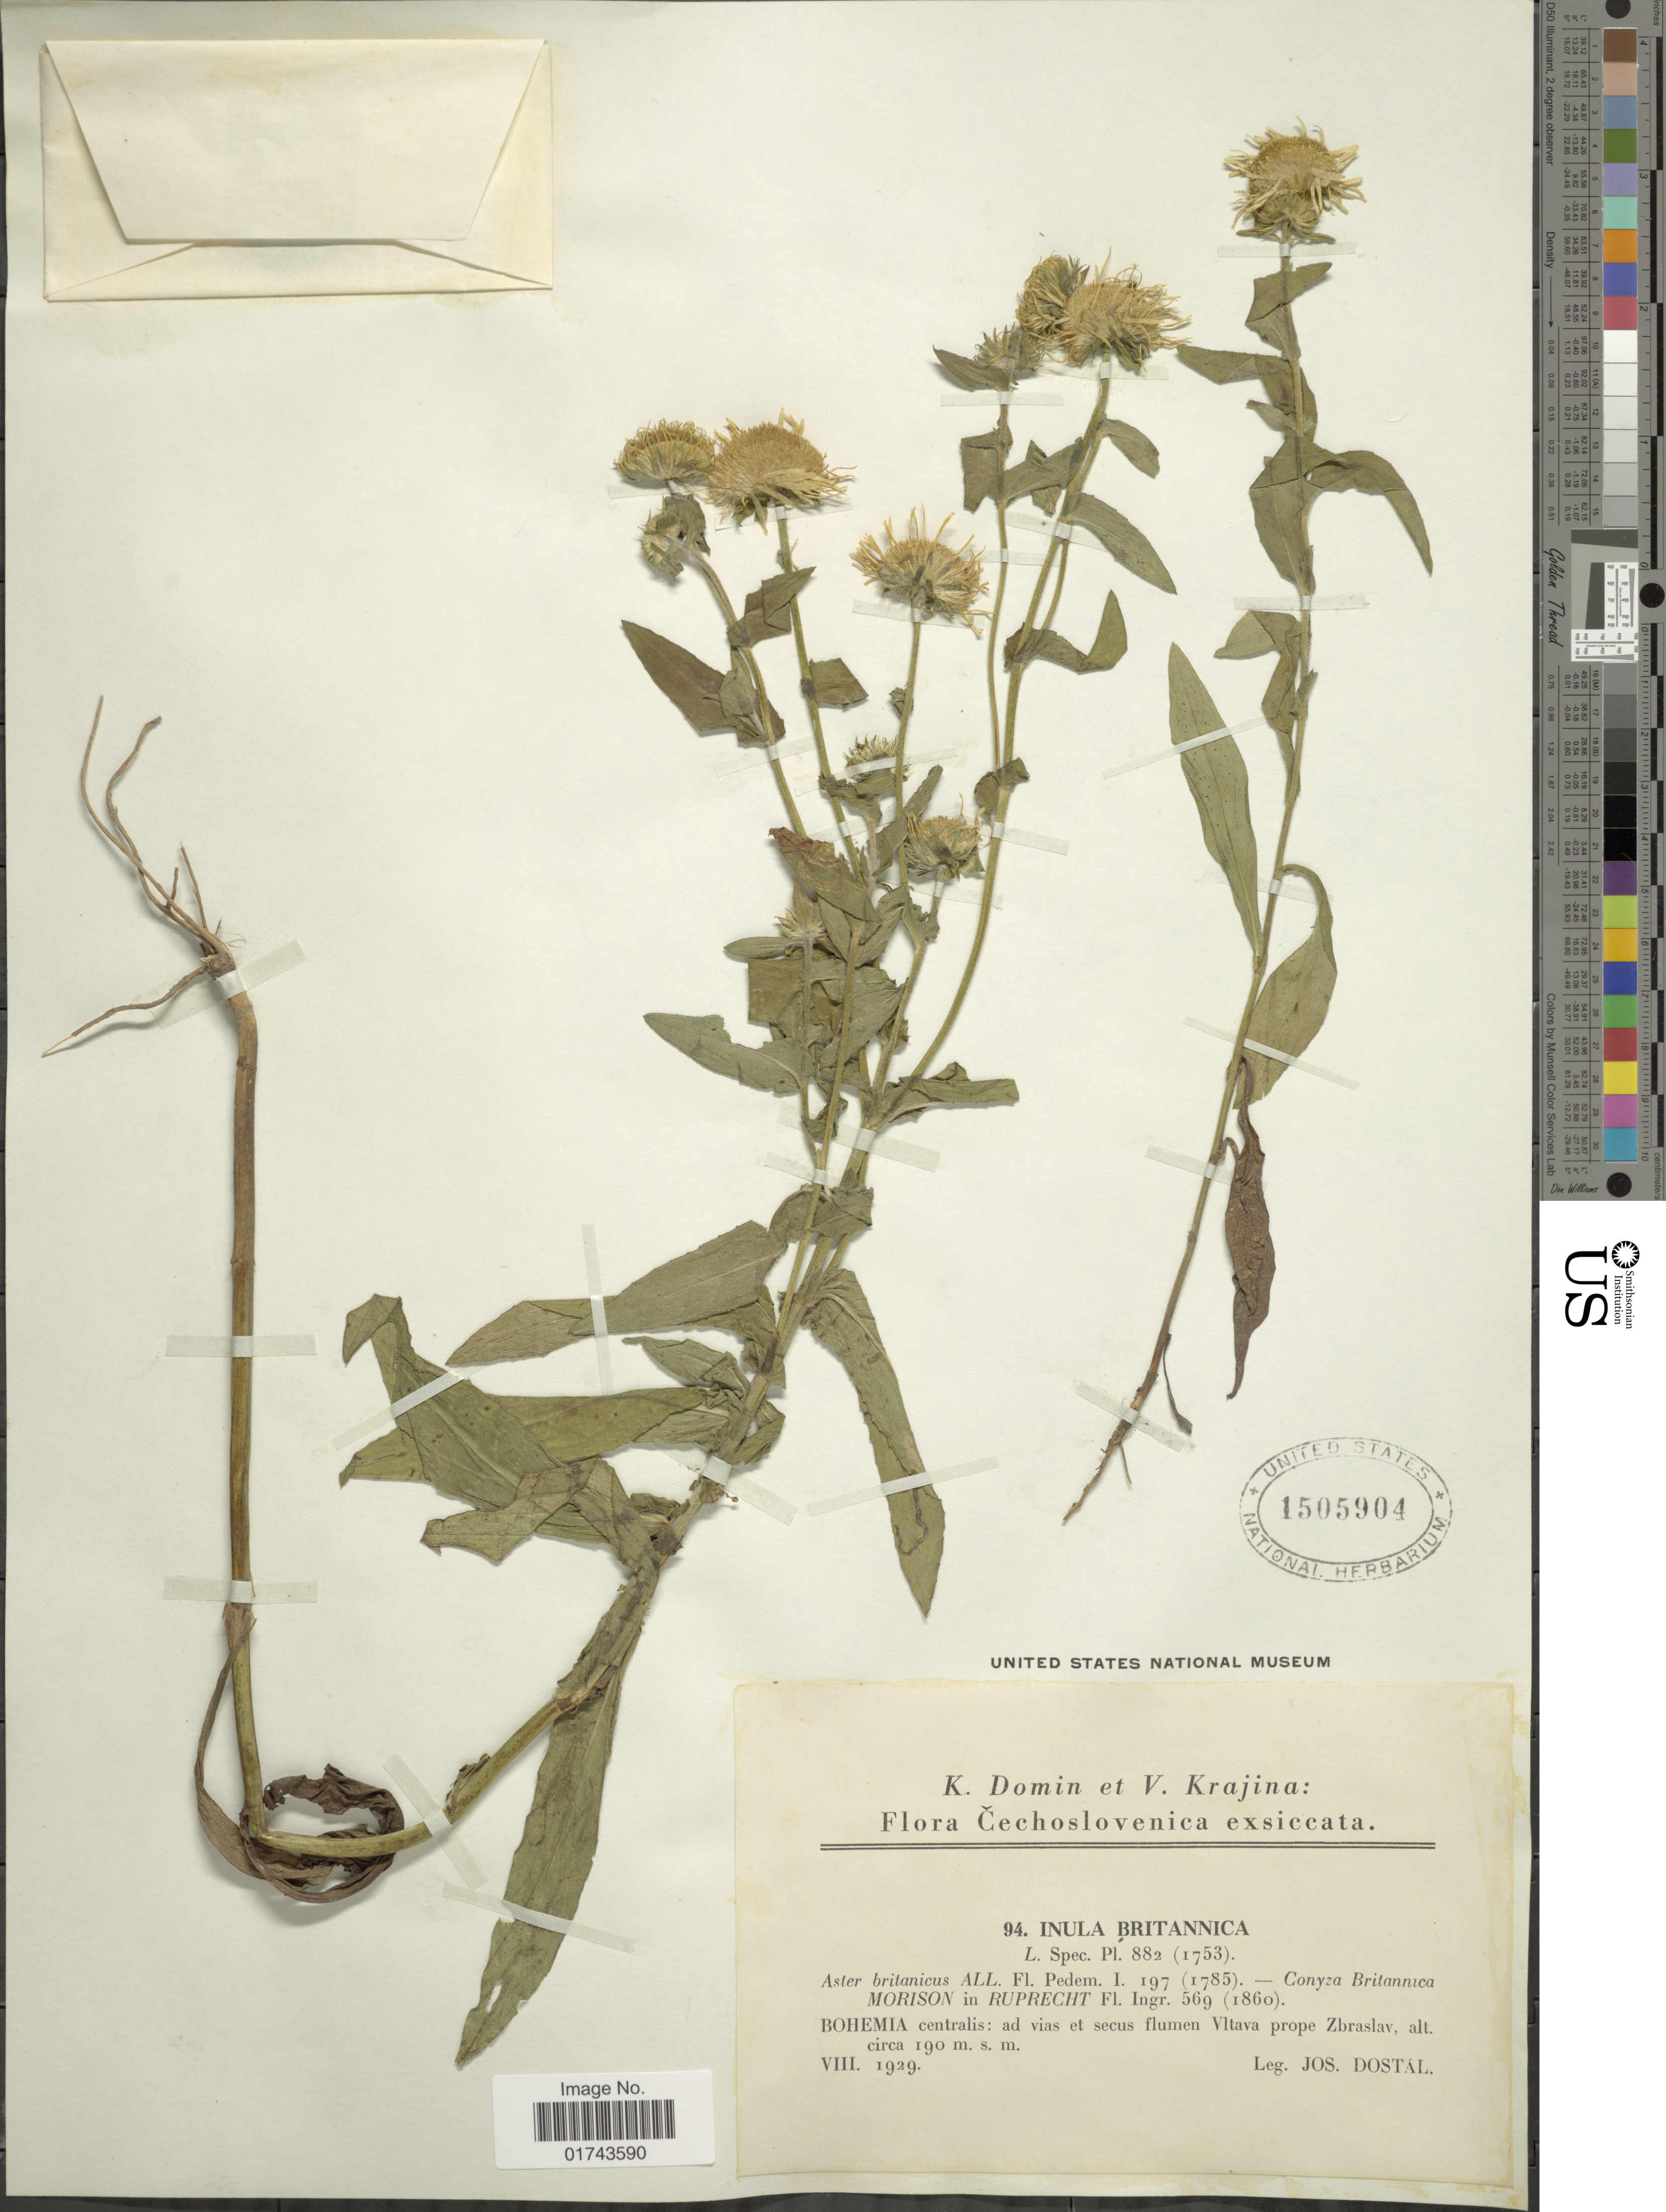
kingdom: Plantae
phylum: Tracheophyta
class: Magnoliopsida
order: Asterales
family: Asteraceae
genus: Inula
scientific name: Inula britannica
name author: L.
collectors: J. Dostál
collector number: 94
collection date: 1929-08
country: Czechia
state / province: Prague, Capital District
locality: Bohemia centralis: ad vias et secus flumen Vlatava prope Zbraslav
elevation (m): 190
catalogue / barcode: US 1505904